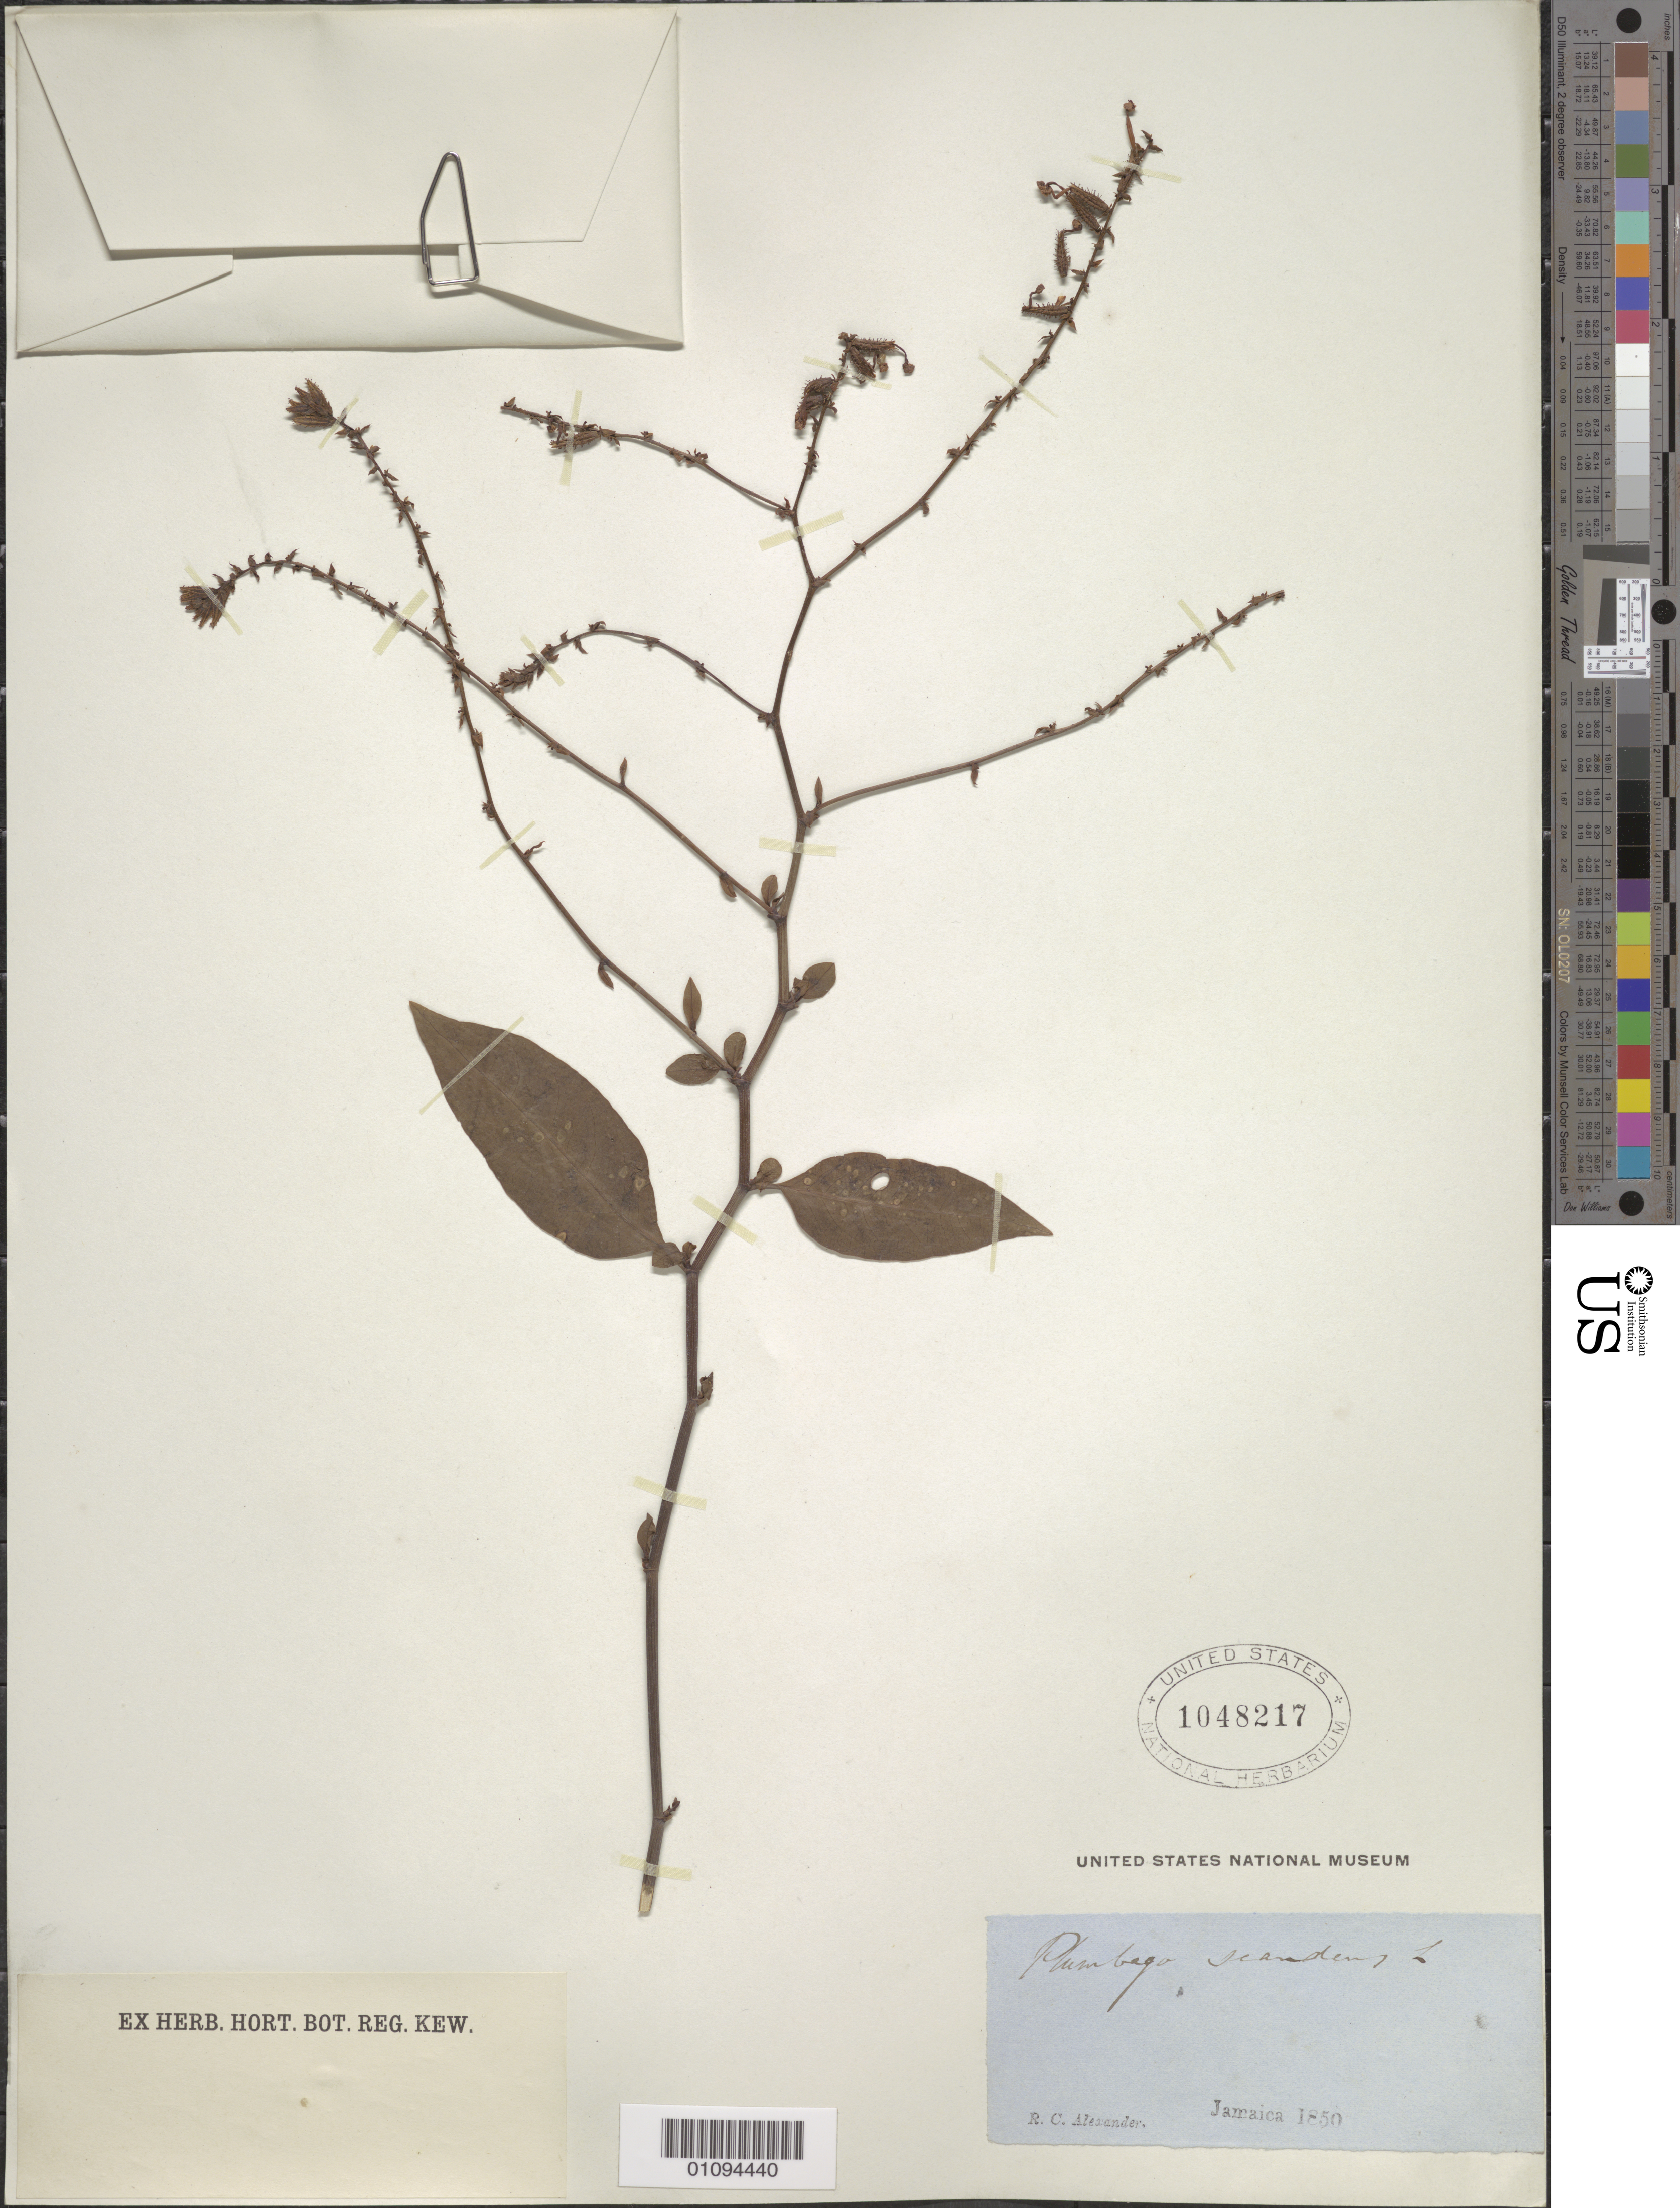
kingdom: Plantae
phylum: Tracheophyta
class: Magnoliopsida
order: Caryophyllales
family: Plumbaginaceae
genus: Plumbago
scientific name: Plumbago scandens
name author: L.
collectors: R. C. Alexander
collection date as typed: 1850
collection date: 1850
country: Jamaica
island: Jamaica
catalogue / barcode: US 1048217